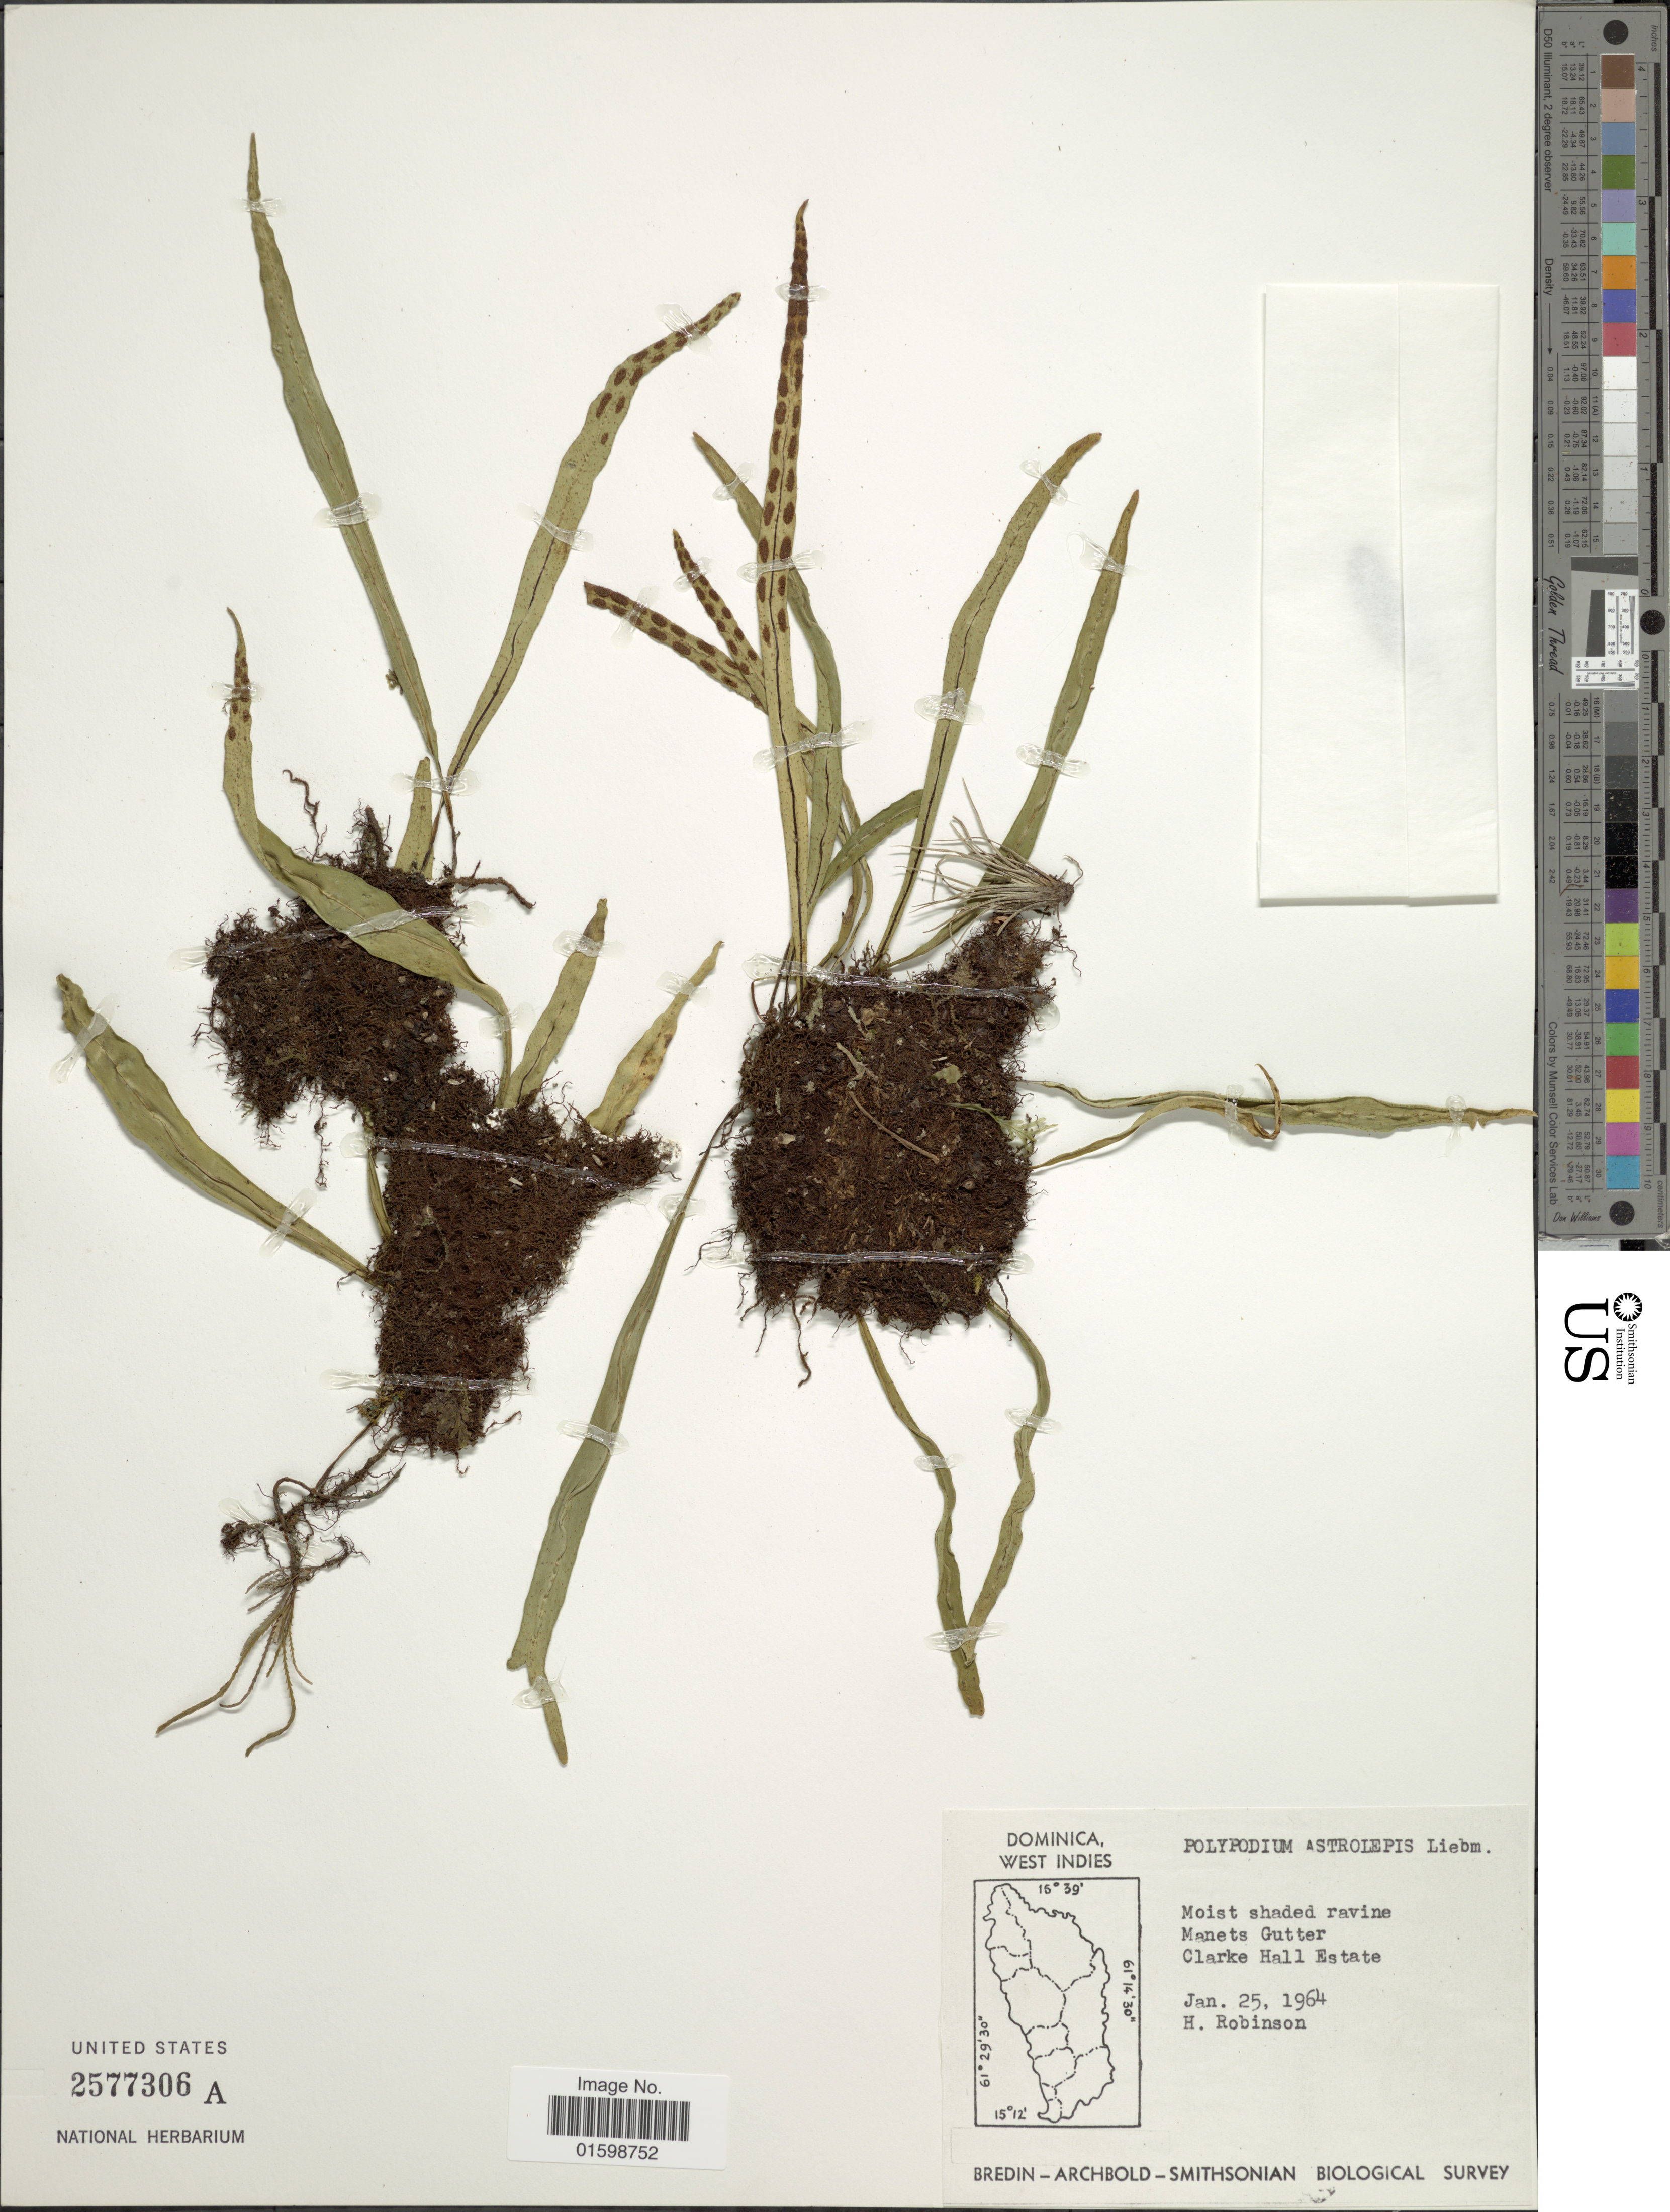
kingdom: Plantae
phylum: Tracheophyta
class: Polypodiopsida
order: Polypodiales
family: Polypodiaceae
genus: Pleopeltis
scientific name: Pleopeltis astrolepis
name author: (Liebm.) E. Fourn.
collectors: H. Robinson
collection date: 1964-01-25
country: Dominica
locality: West Indies, moist shaded ravine, Manets Gutter, Clarke Hall Estate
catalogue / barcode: US 2577306A